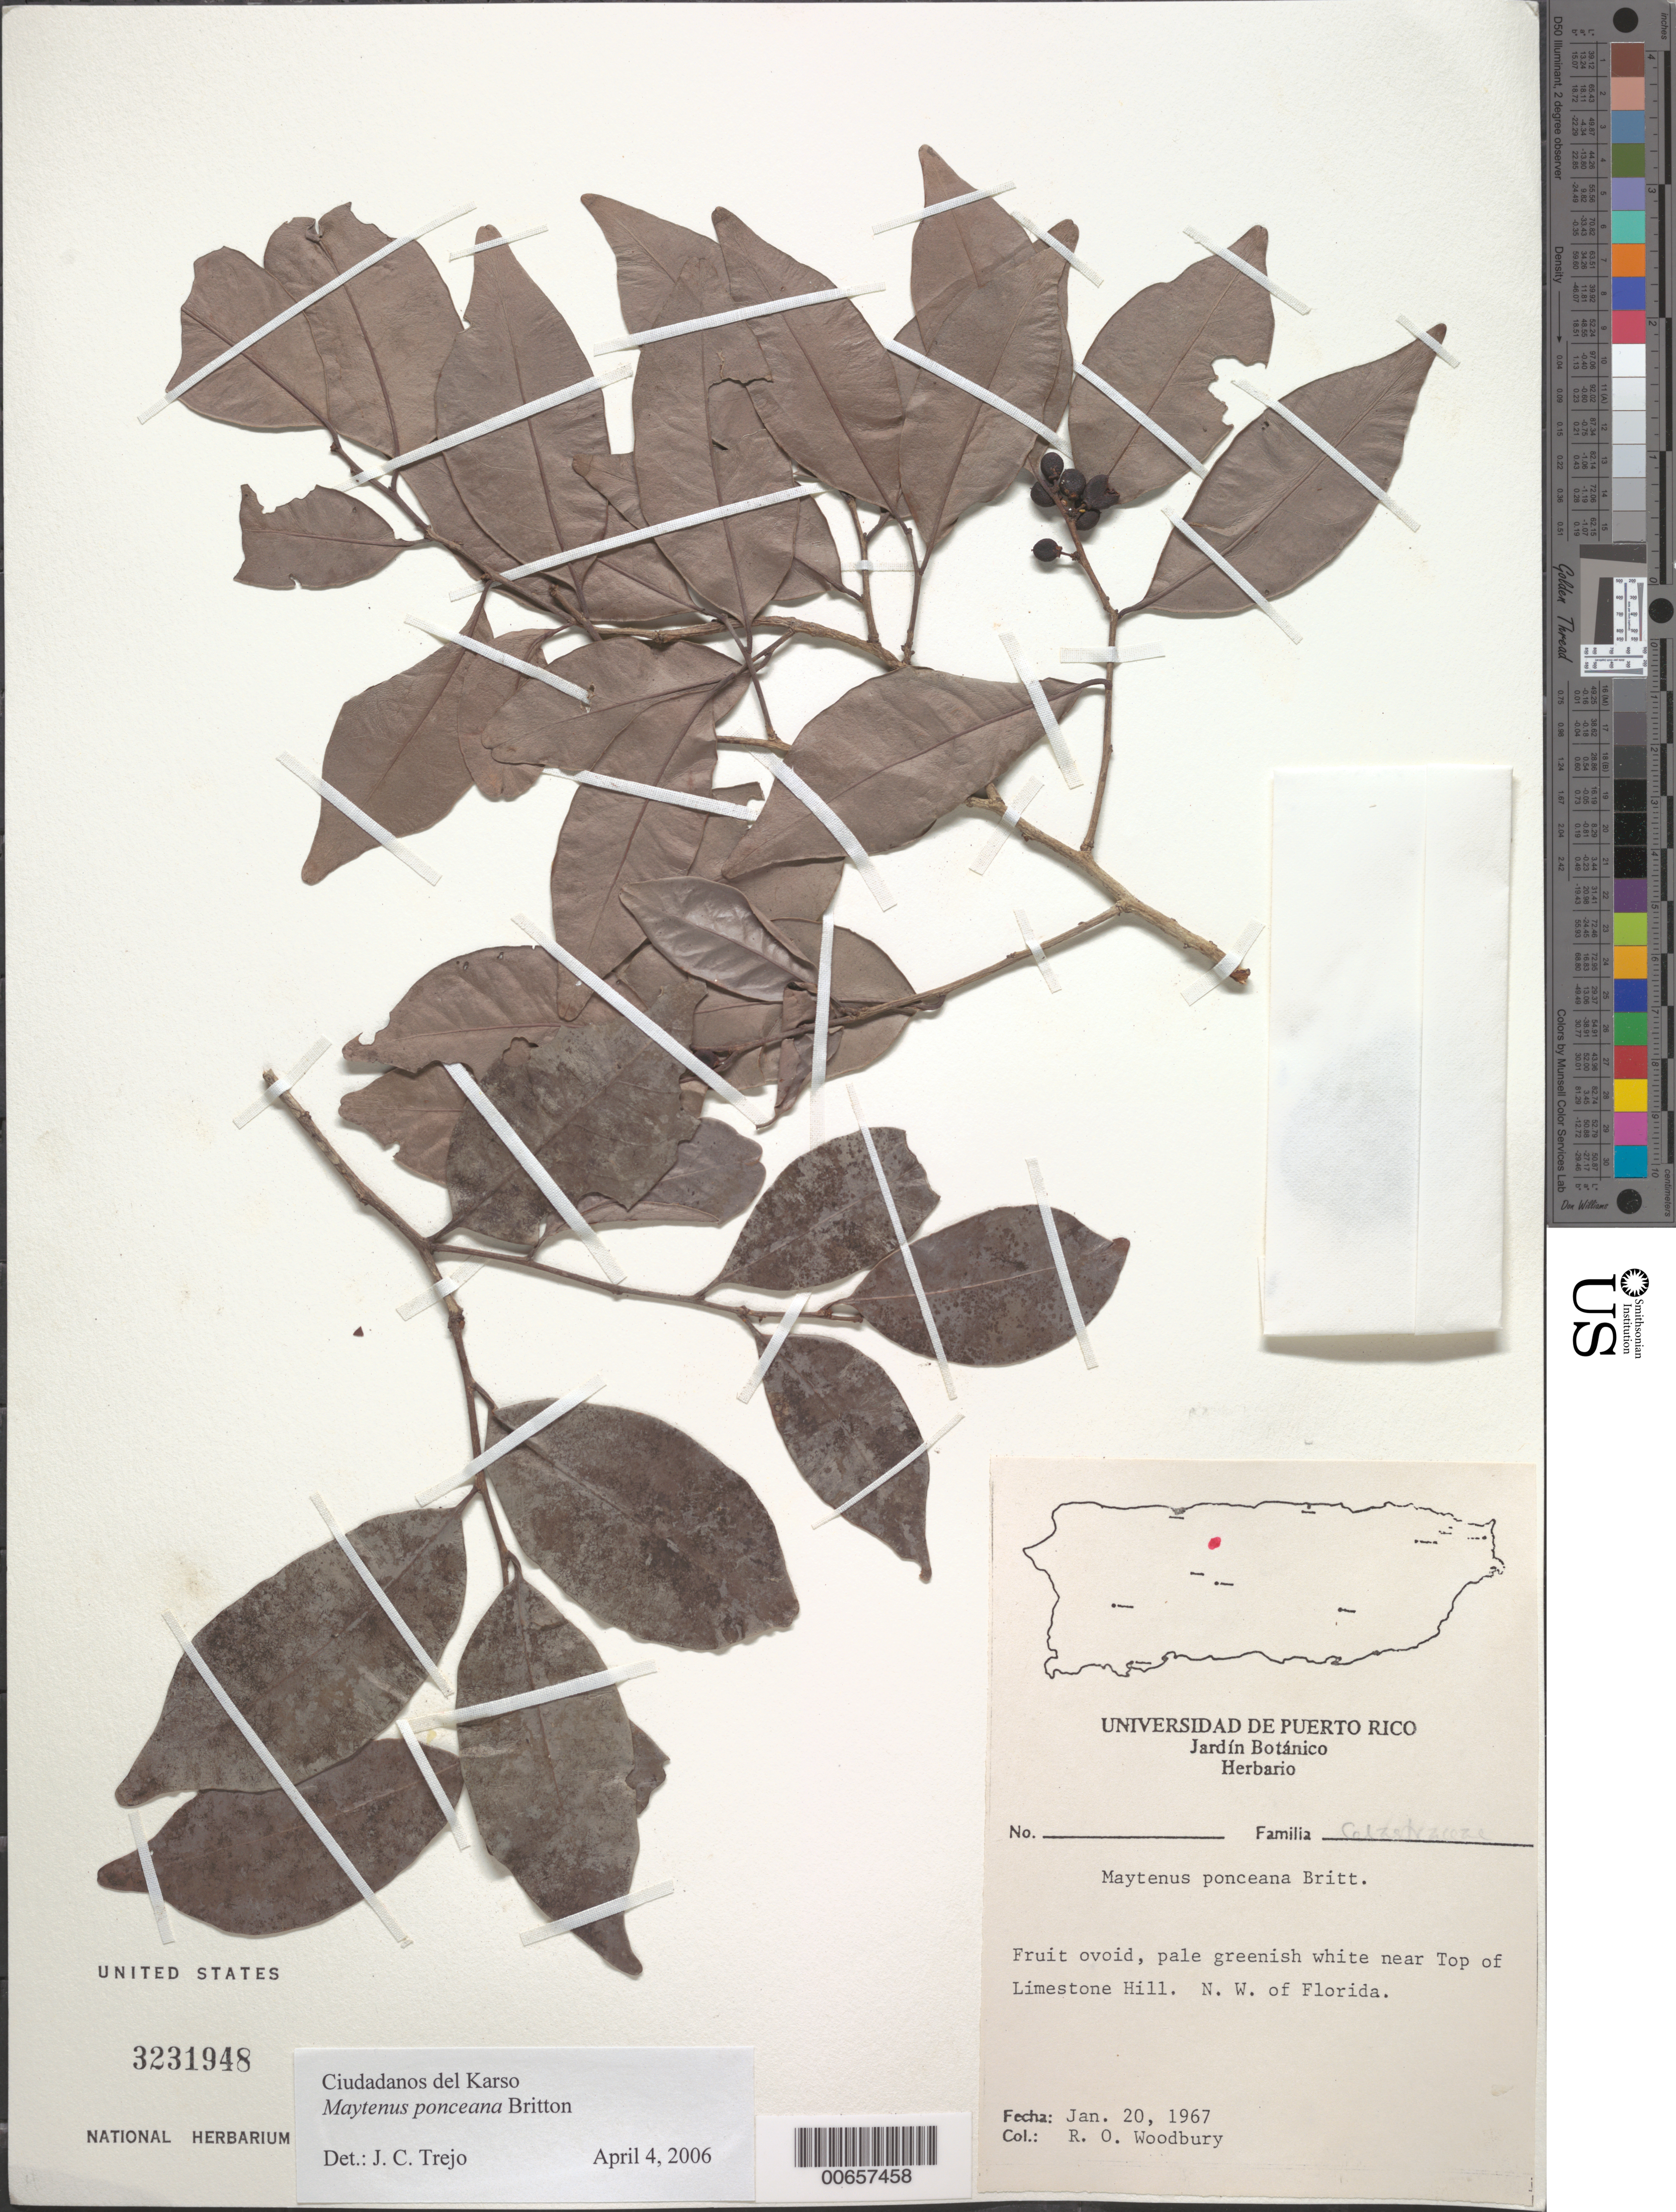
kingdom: Plantae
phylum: Tracheophyta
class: Magnoliopsida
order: Celastrales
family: Celastraceae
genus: Maytenus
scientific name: Maytenus ponceana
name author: Britton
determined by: Trejo-Torres, J. C.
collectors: R. O. Woodbury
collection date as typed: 20 Jan 1967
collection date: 1967-01-20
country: Puerto Rico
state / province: Florida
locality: Florida, NW of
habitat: Top of Limestone Hill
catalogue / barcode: US 3231948